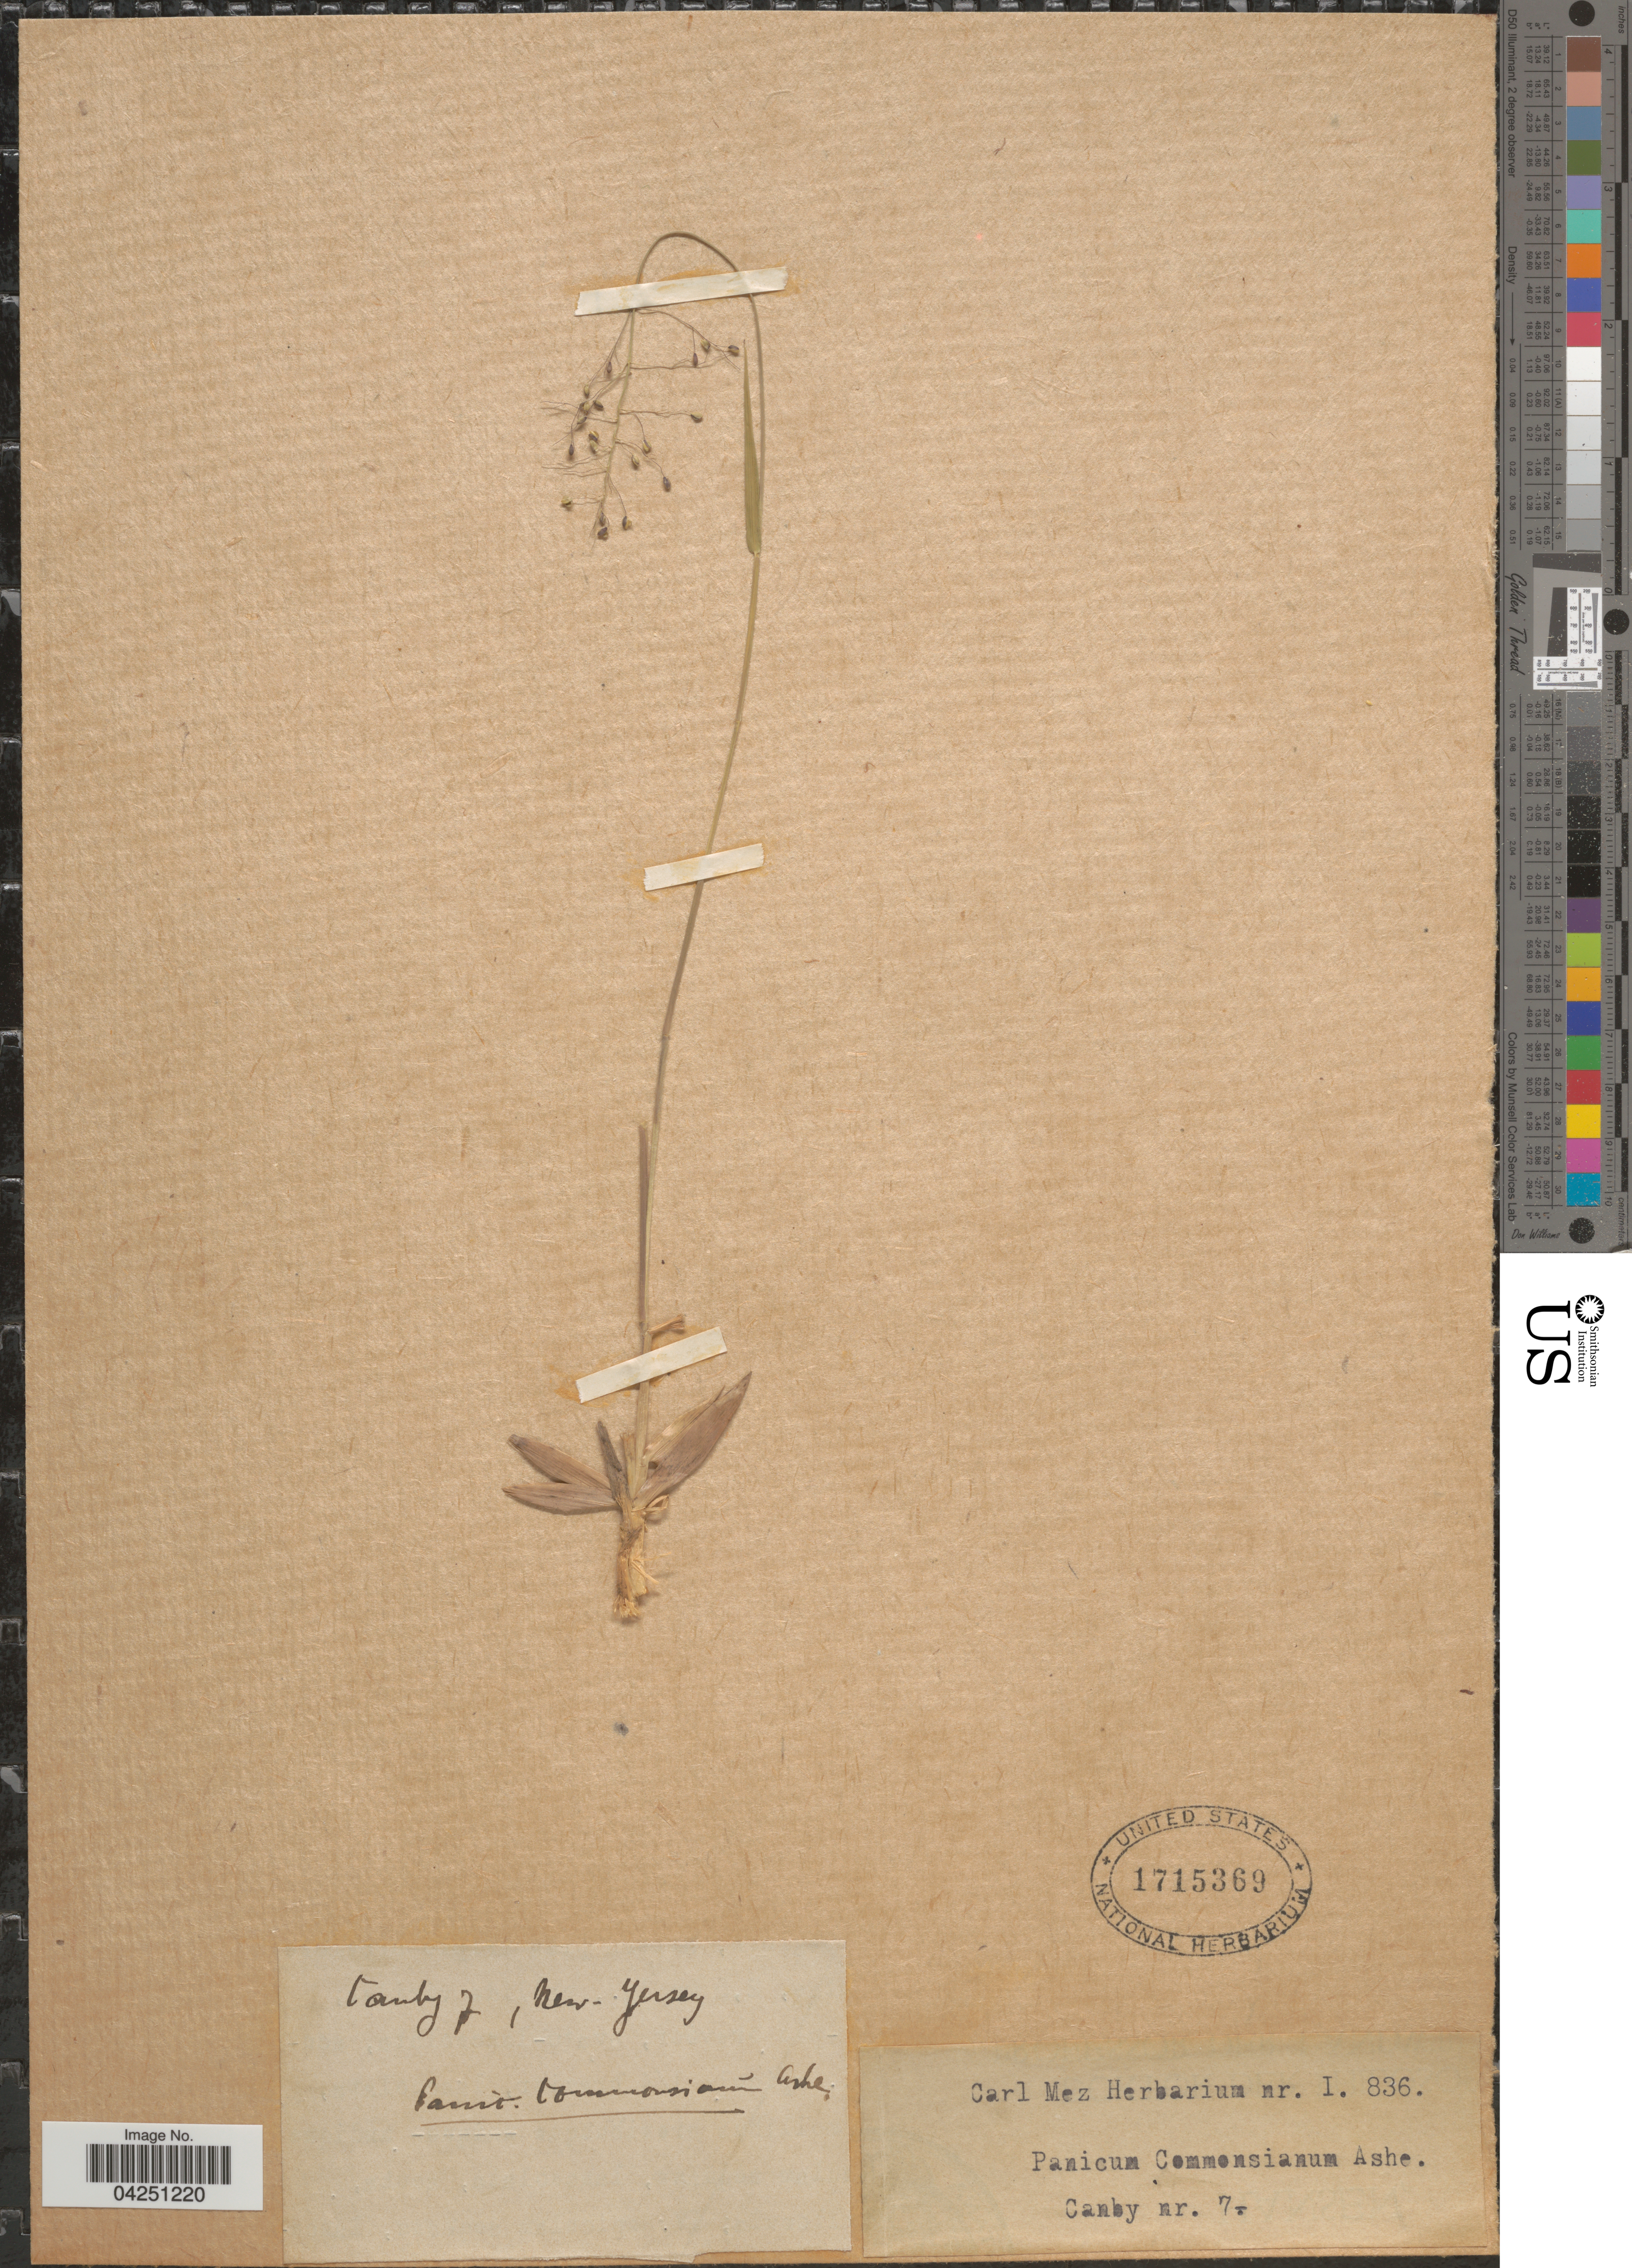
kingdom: Plantae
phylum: Tracheophyta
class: Liliopsida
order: Poales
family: Poaceae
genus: Dichanthelium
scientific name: Dichanthelium acuminatum var. acuminatum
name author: (Sw.) Gould & C.A. Clark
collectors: Canby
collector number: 7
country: United States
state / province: New Jersey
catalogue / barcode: US 1715369